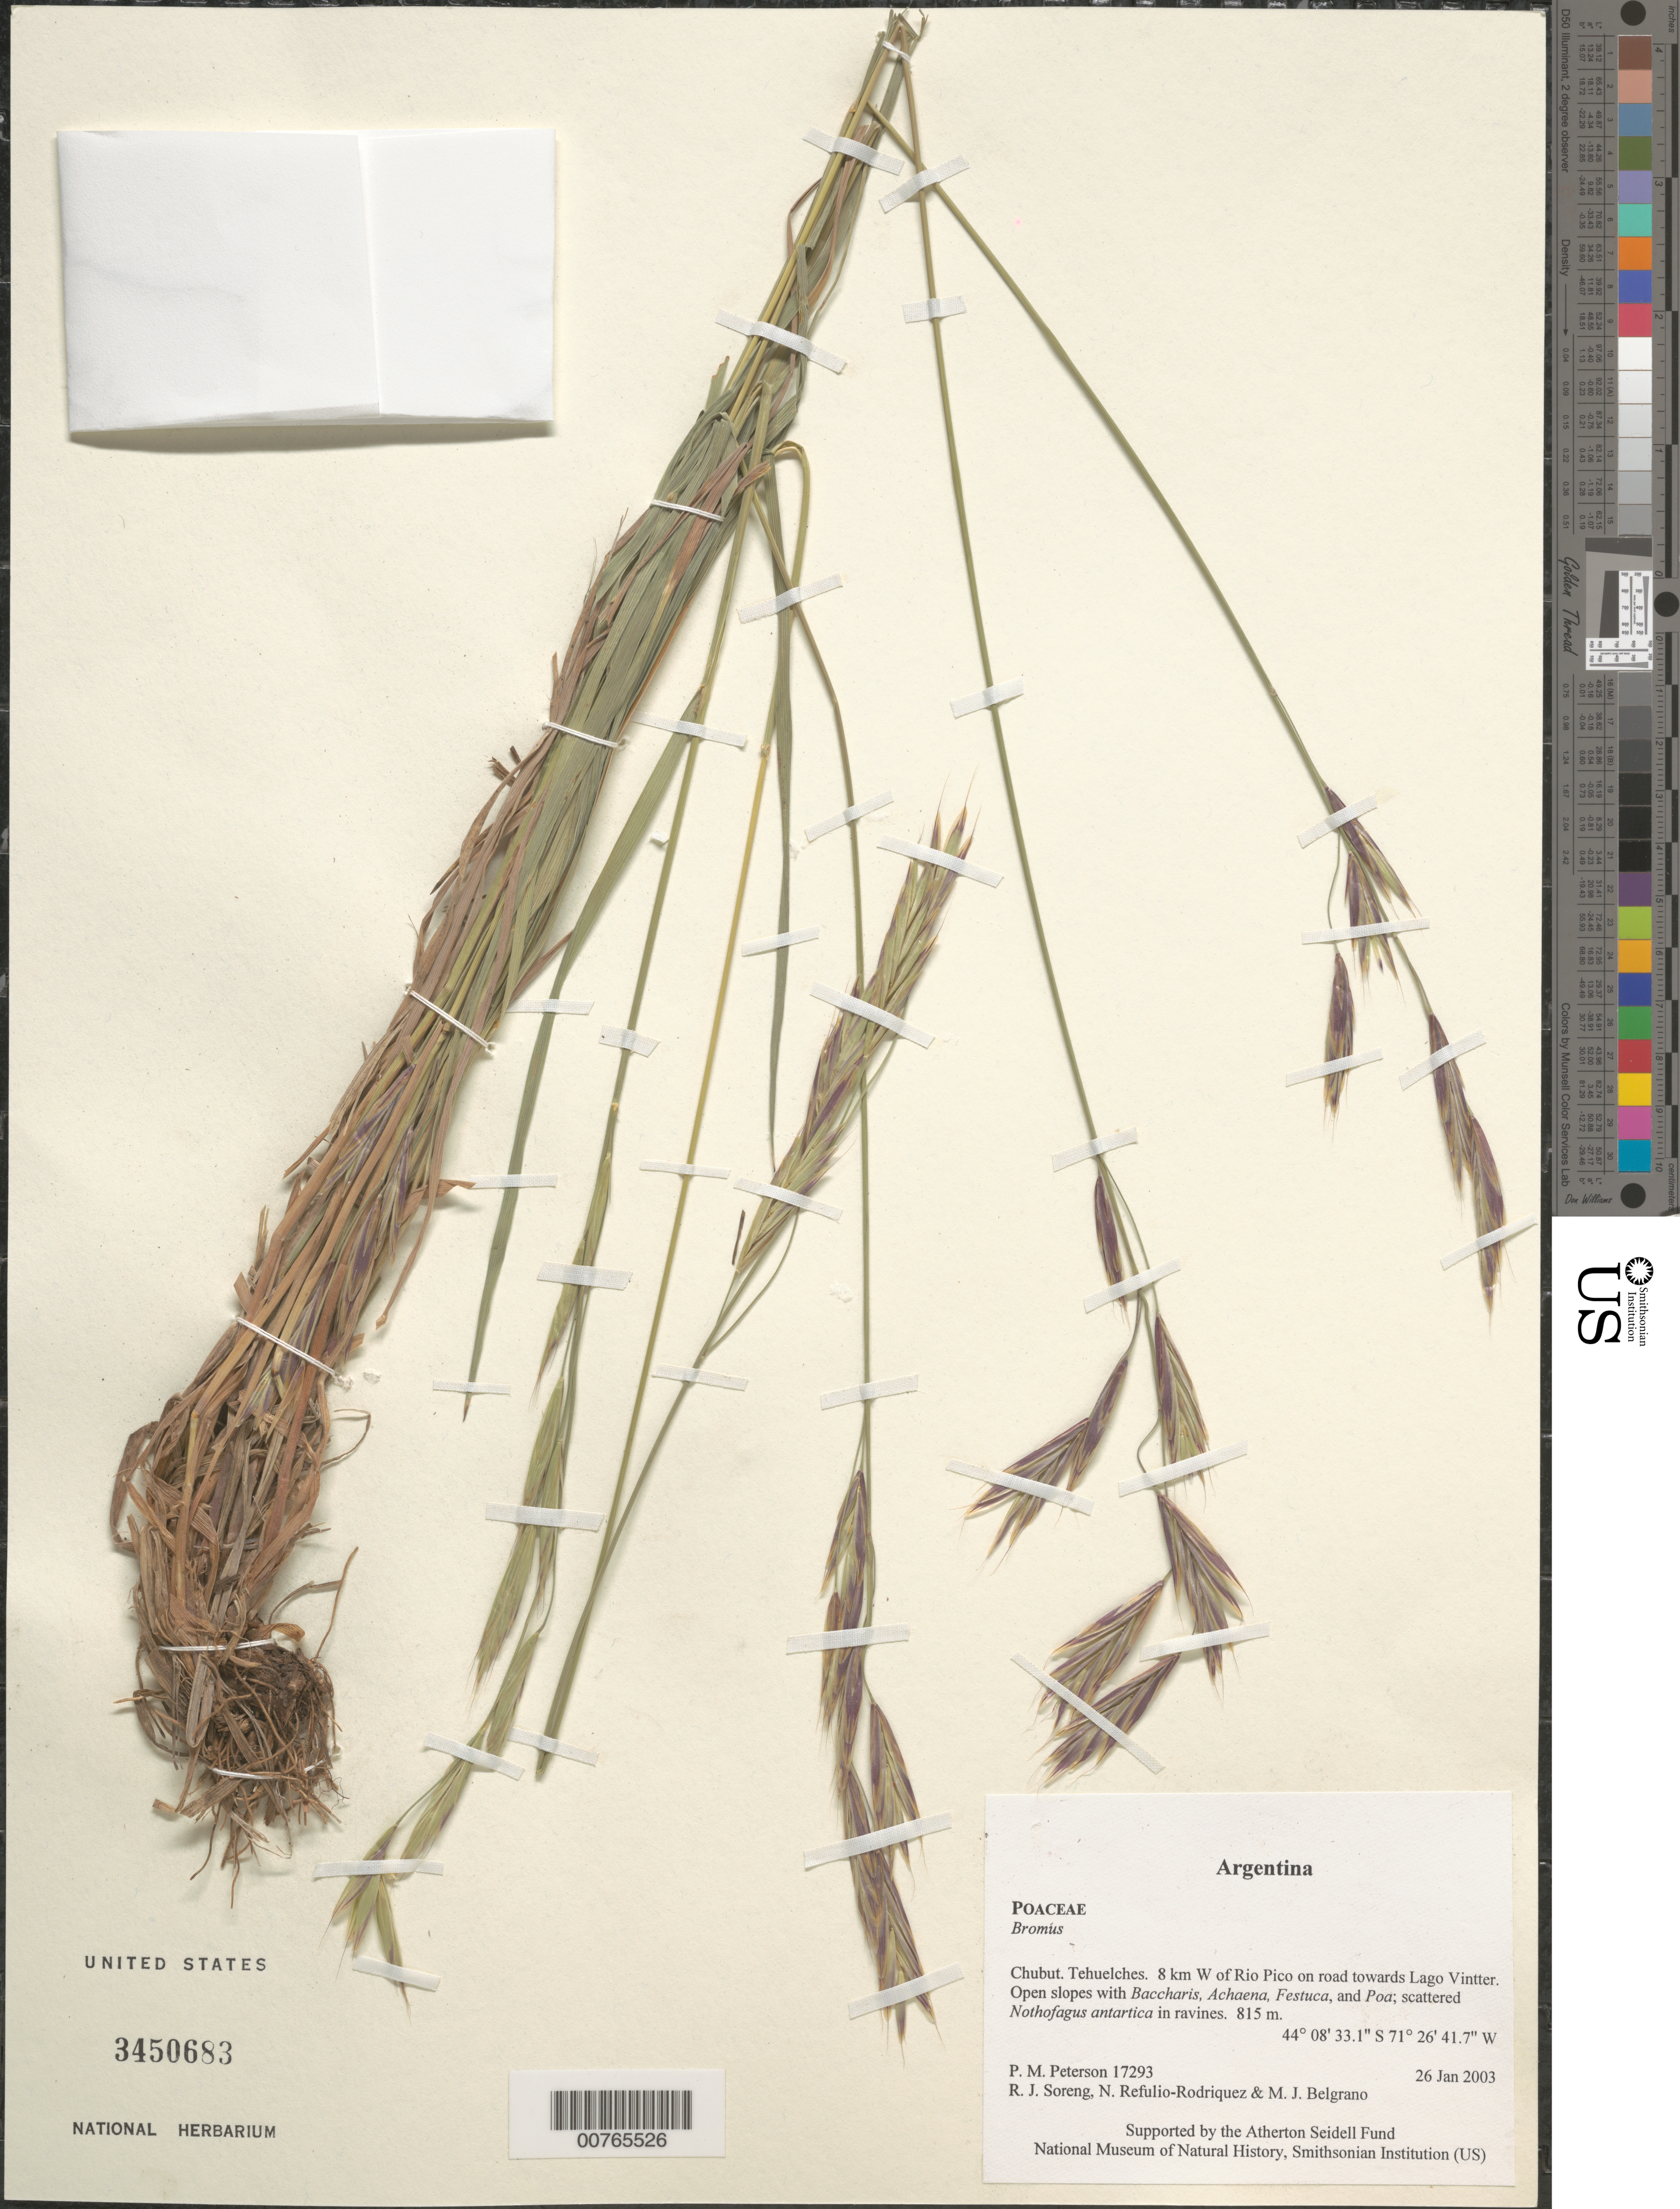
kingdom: Plantae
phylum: Tracheophyta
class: Liliopsida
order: Poales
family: Poaceae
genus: Bromus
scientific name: Bromus sp.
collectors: P. M. Peterson, R. J. Soreng, N. Refulio-Rodríguez & M. Belgrano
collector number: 17293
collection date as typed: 26 Jan 2003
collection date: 2003-01-26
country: Argentina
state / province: Chubut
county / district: Tehuelches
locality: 8 km W of Rio Pico on road towards Lago Vintter. Open slopes with Baccharis, Achaena, Festuca, and Poa; scattered Nothofagus antartica in ravines.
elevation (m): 815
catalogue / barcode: US 3450683